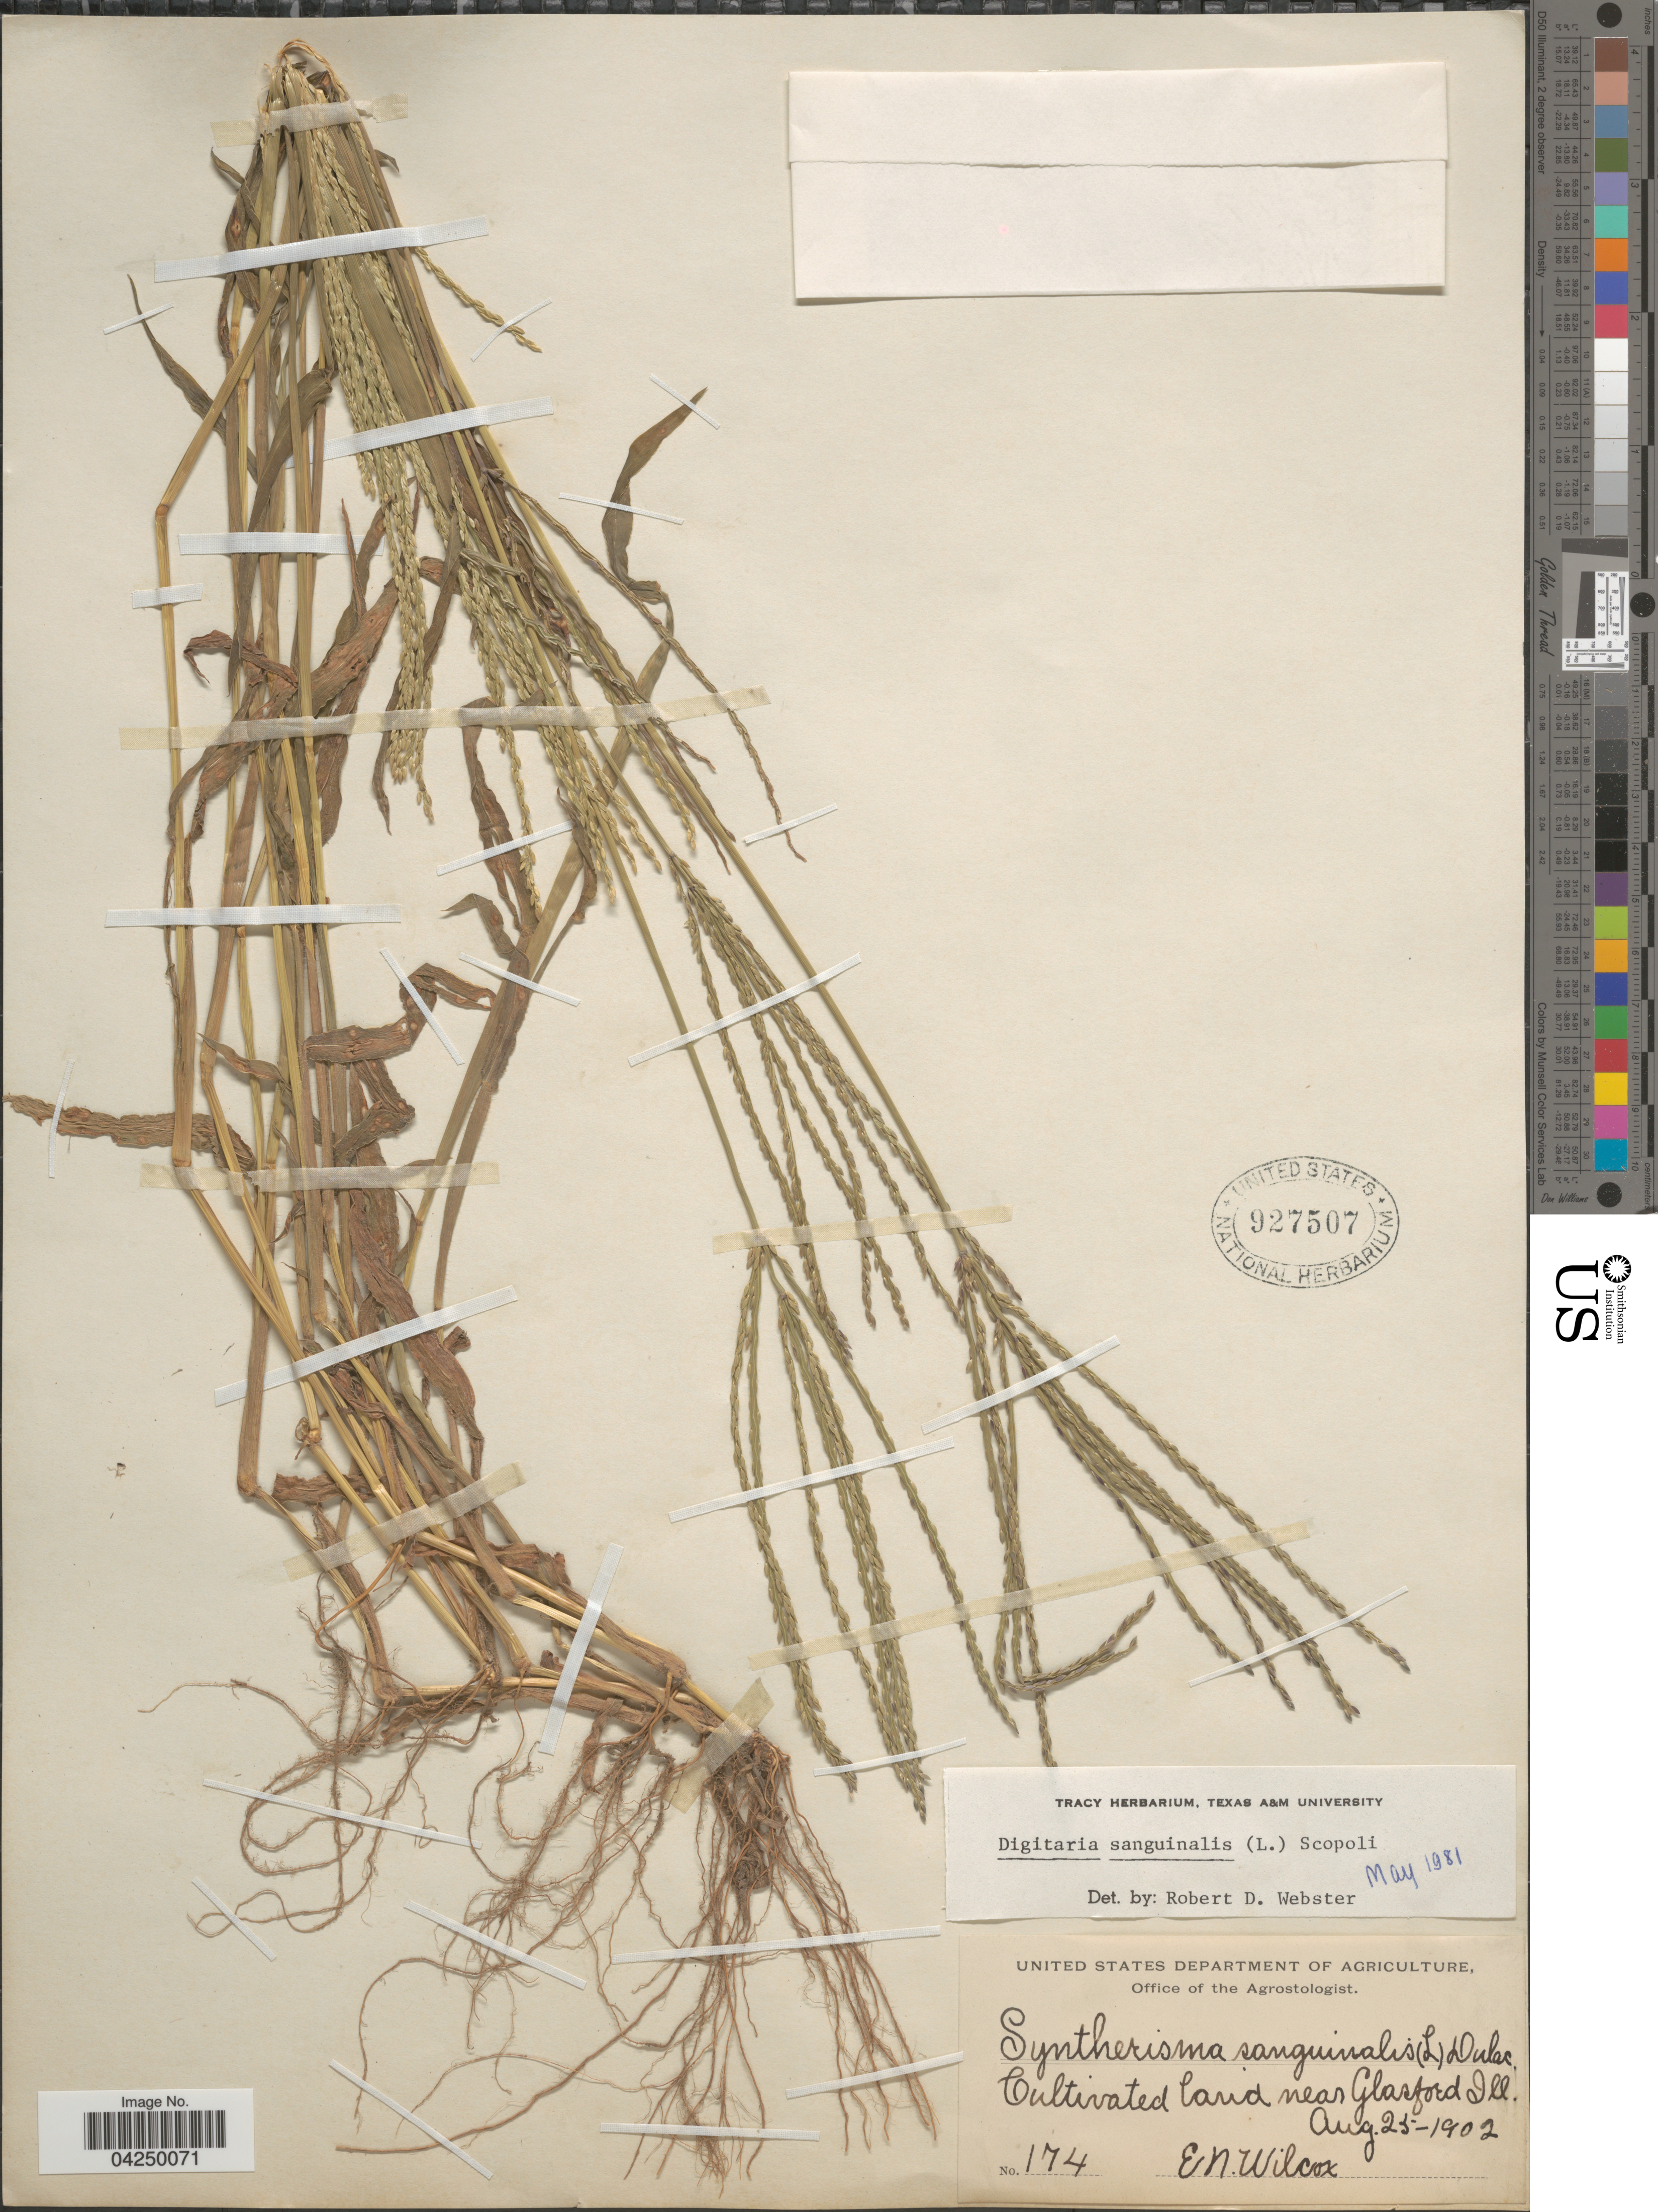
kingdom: Plantae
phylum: Tracheophyta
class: Liliopsida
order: Poales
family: Poaceae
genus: Digitaria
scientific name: Digitaria sanguinalis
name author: (L.) Scop.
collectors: E. Wilcox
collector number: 174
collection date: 1902-08-25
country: United States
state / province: Illinois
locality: Cultivated land near Glasford.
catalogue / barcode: US 927507